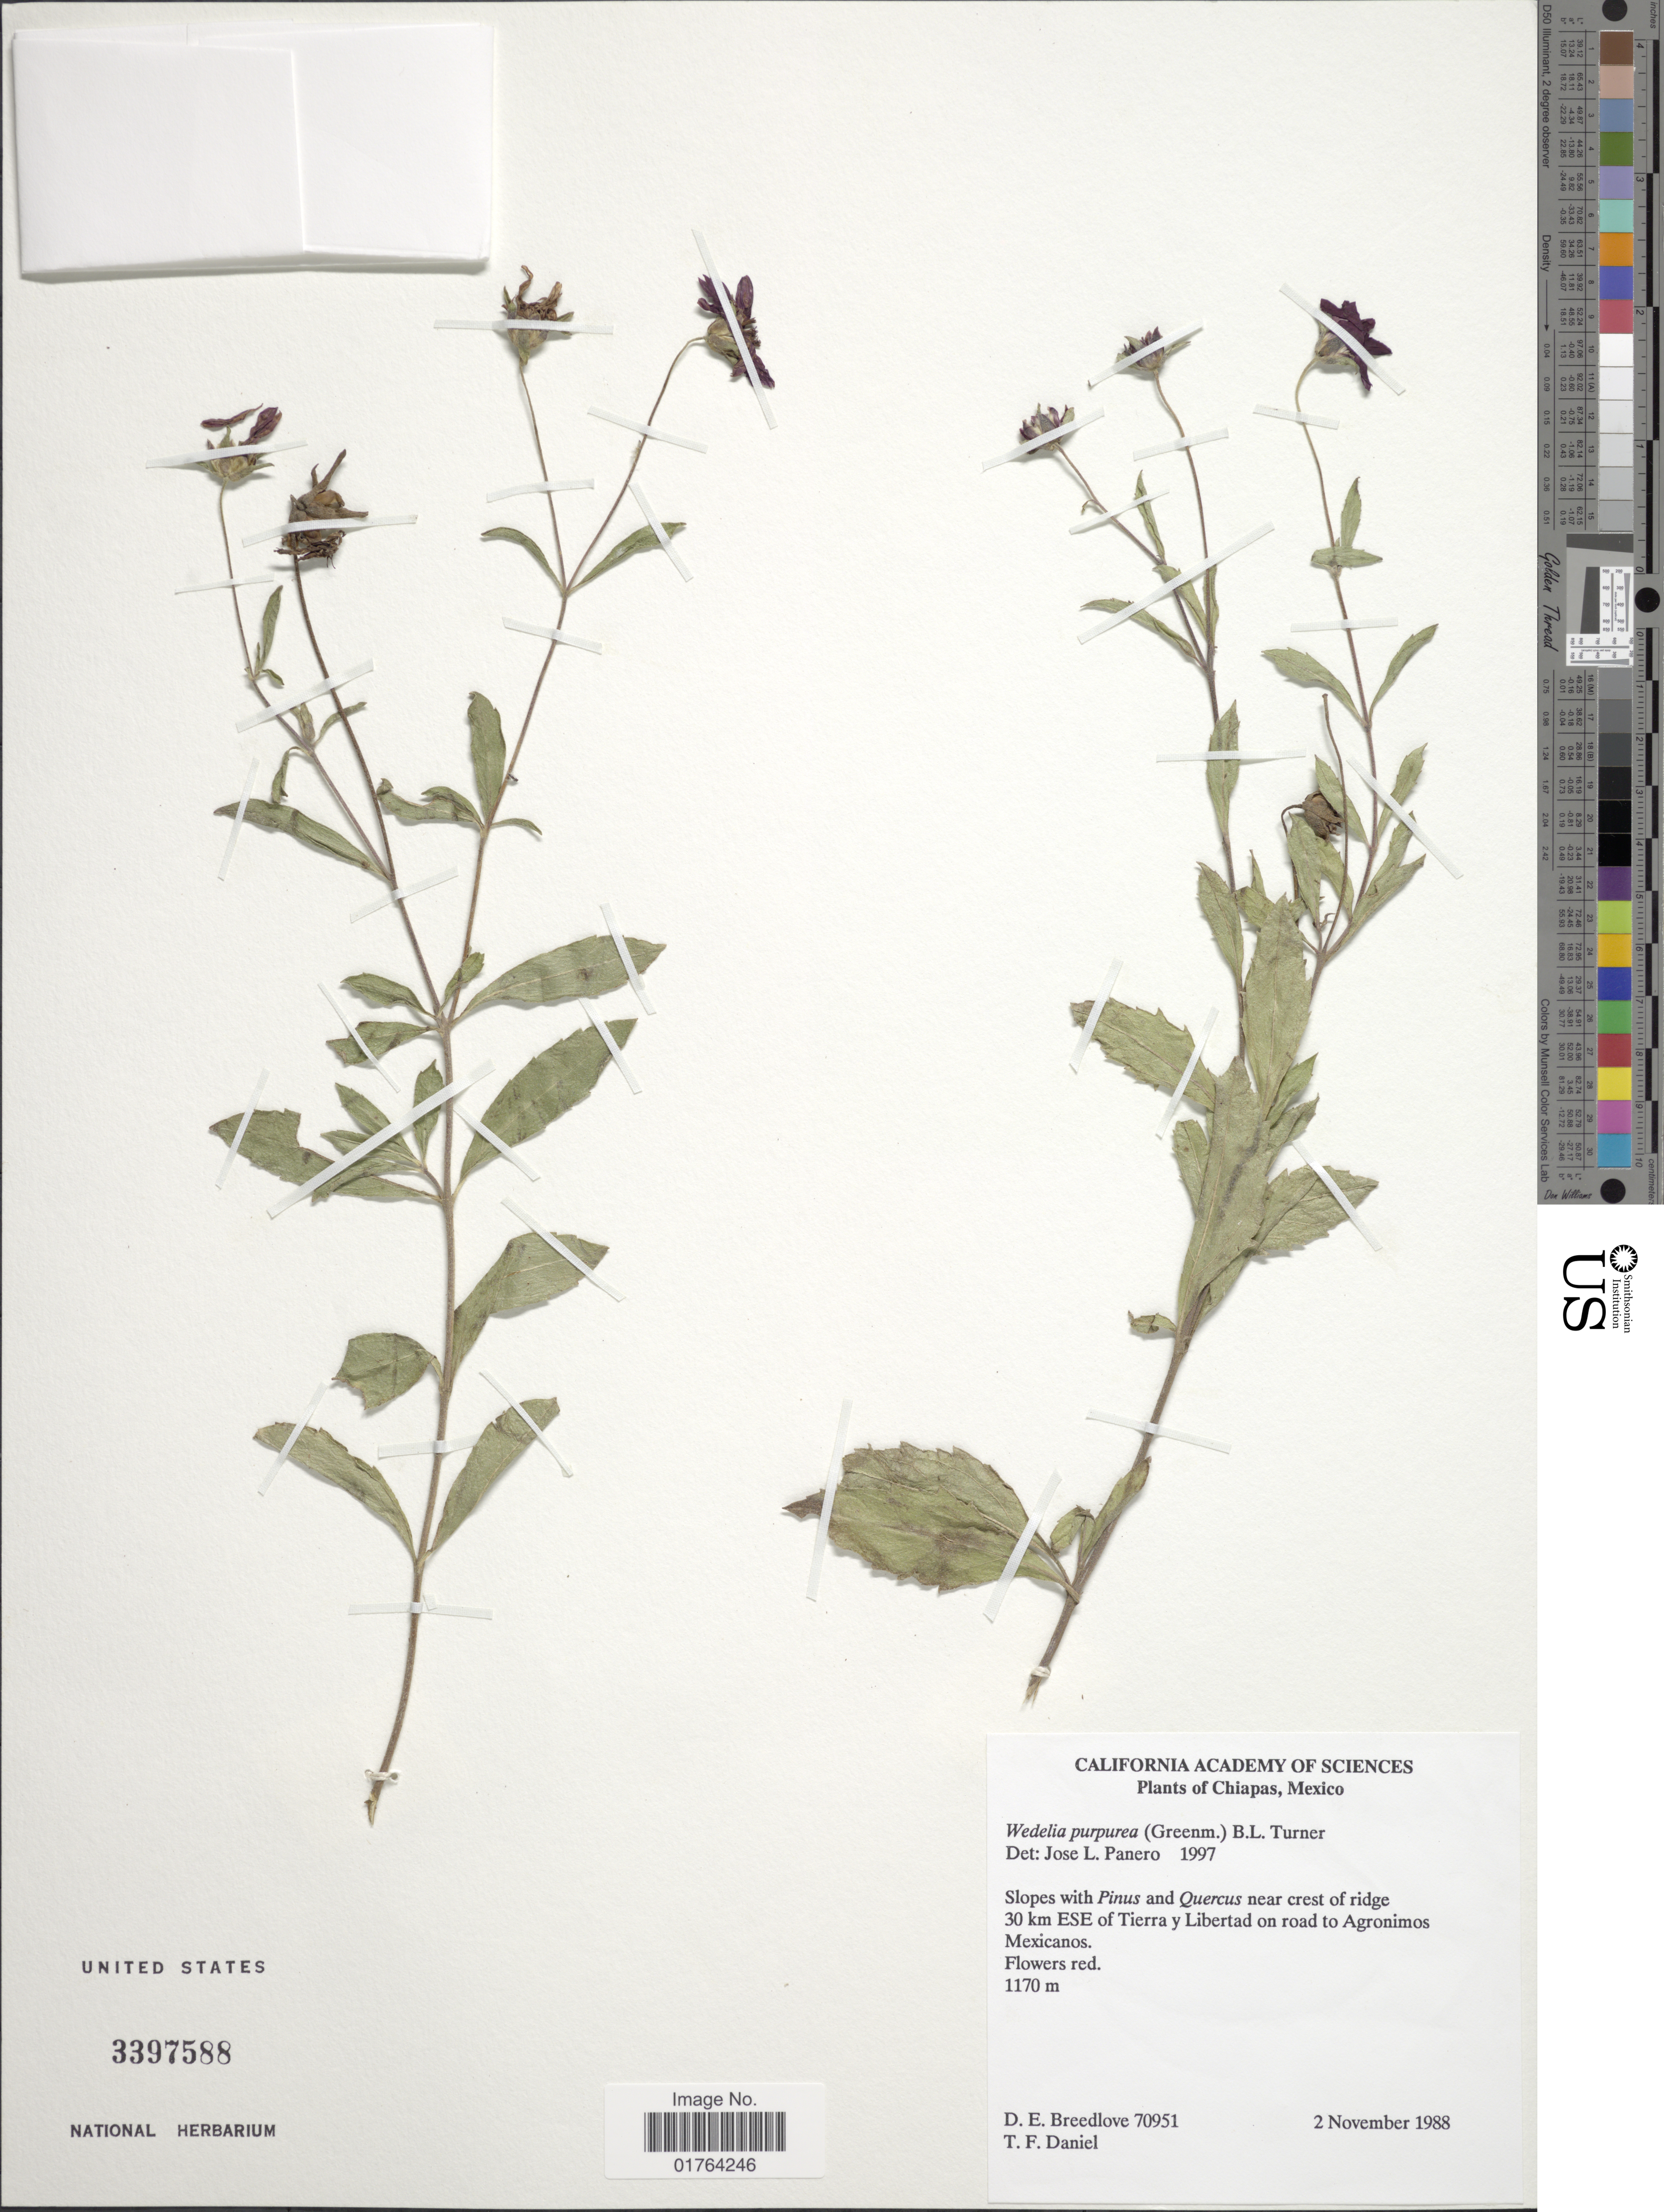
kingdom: Plantae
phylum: Tracheophyta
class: Magnoliopsida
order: Asterales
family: Asteraceae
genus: Wedelia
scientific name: Wedelia purpurea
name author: (Greenm.) B.L. Turner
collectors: D. E. Breedlove & T. F. Daniel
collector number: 70951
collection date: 1988-11-02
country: Mexico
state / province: Chiapas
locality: Chiapas, Mexico, near crest of ridge 30 km ESE of Tierra y LIbertad on road to Agronimos Mexicanos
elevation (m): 1170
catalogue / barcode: US 3397588